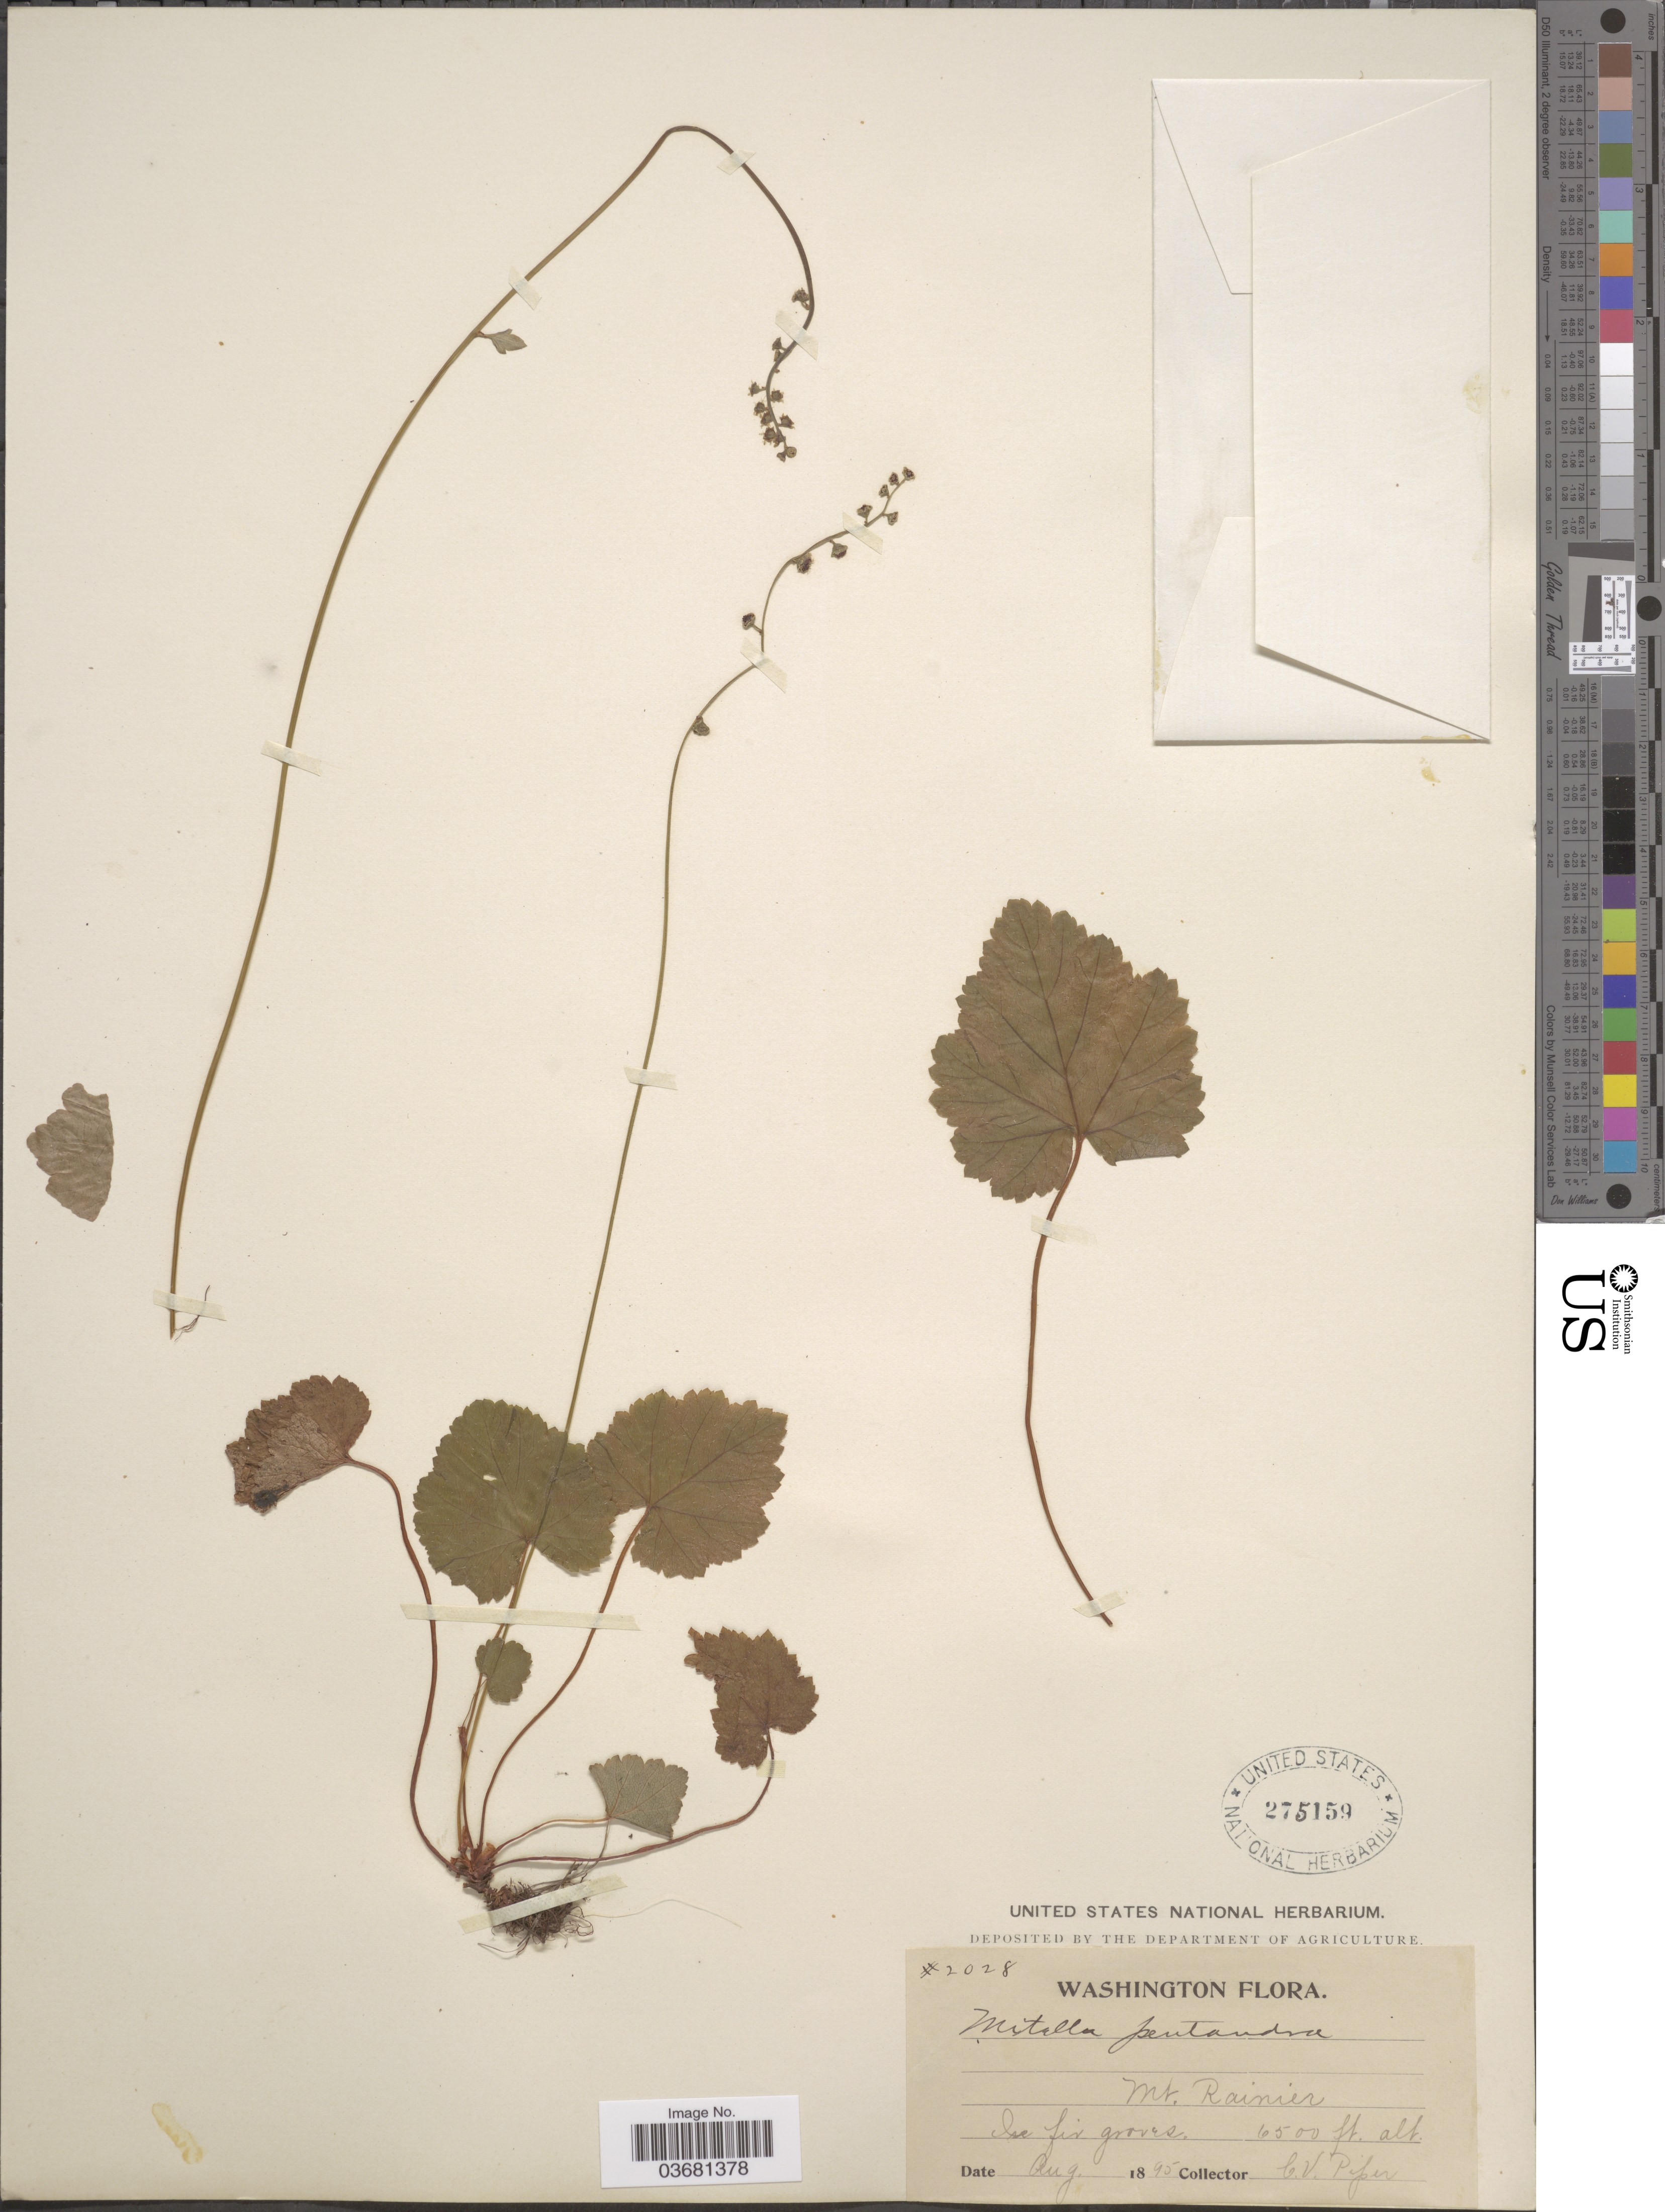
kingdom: Plantae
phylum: Tracheophyta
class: Magnoliopsida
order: Saxifragales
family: Saxifragaceae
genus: Mitella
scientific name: Mitella pentandra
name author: Hook.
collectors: C. V. Piper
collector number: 2028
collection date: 1895-08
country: United States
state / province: Washington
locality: Mt. Rainier.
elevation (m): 1981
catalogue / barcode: US 275159